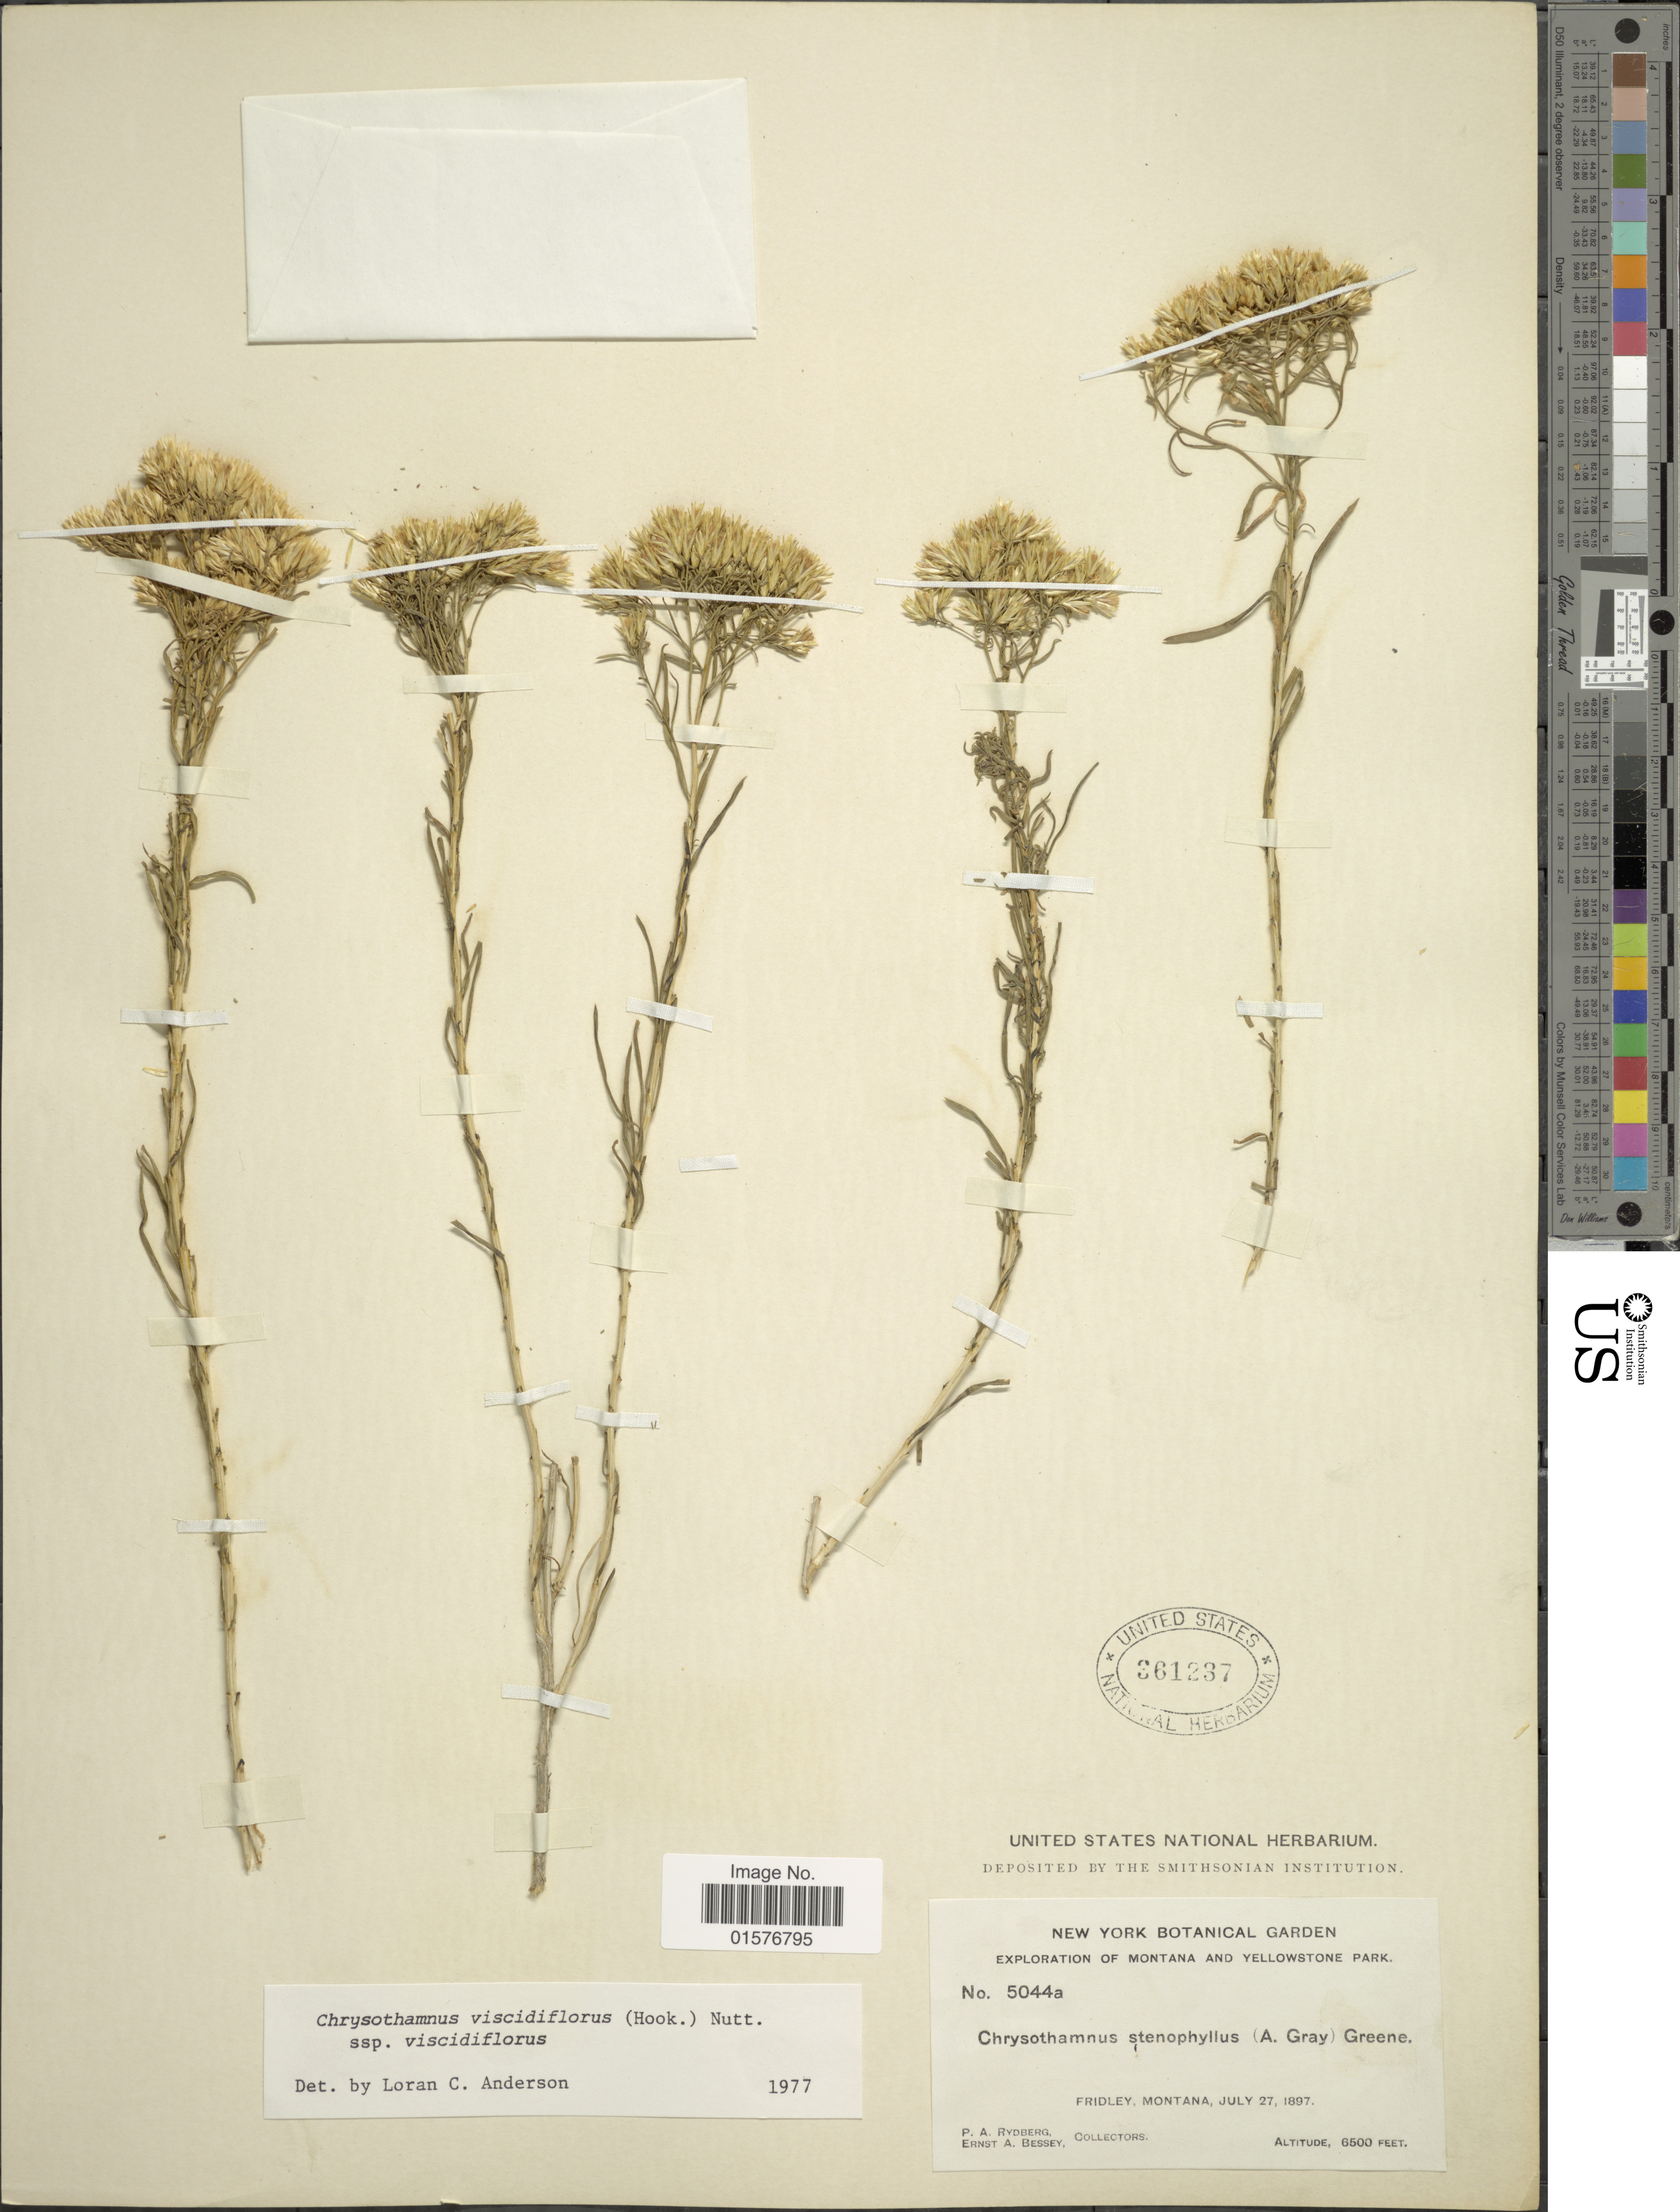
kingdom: Plantae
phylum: Tracheophyta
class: Magnoliopsida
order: Asterales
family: Asteraceae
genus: Chrysothamnus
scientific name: Chrysothamnus viscidiflorus subsp. viscidiflorus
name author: (Hook.) Nutt.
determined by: Urbatsch, Lowell E., Curator (LSU), Louisiana State University (UNITED STATES)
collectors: P. A. Rydberg & E. A. Bessey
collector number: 5044a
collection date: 1897-07-27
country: United States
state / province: Montana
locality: Montana And Yellowstone Park, Fridley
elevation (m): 1981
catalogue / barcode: US 361237